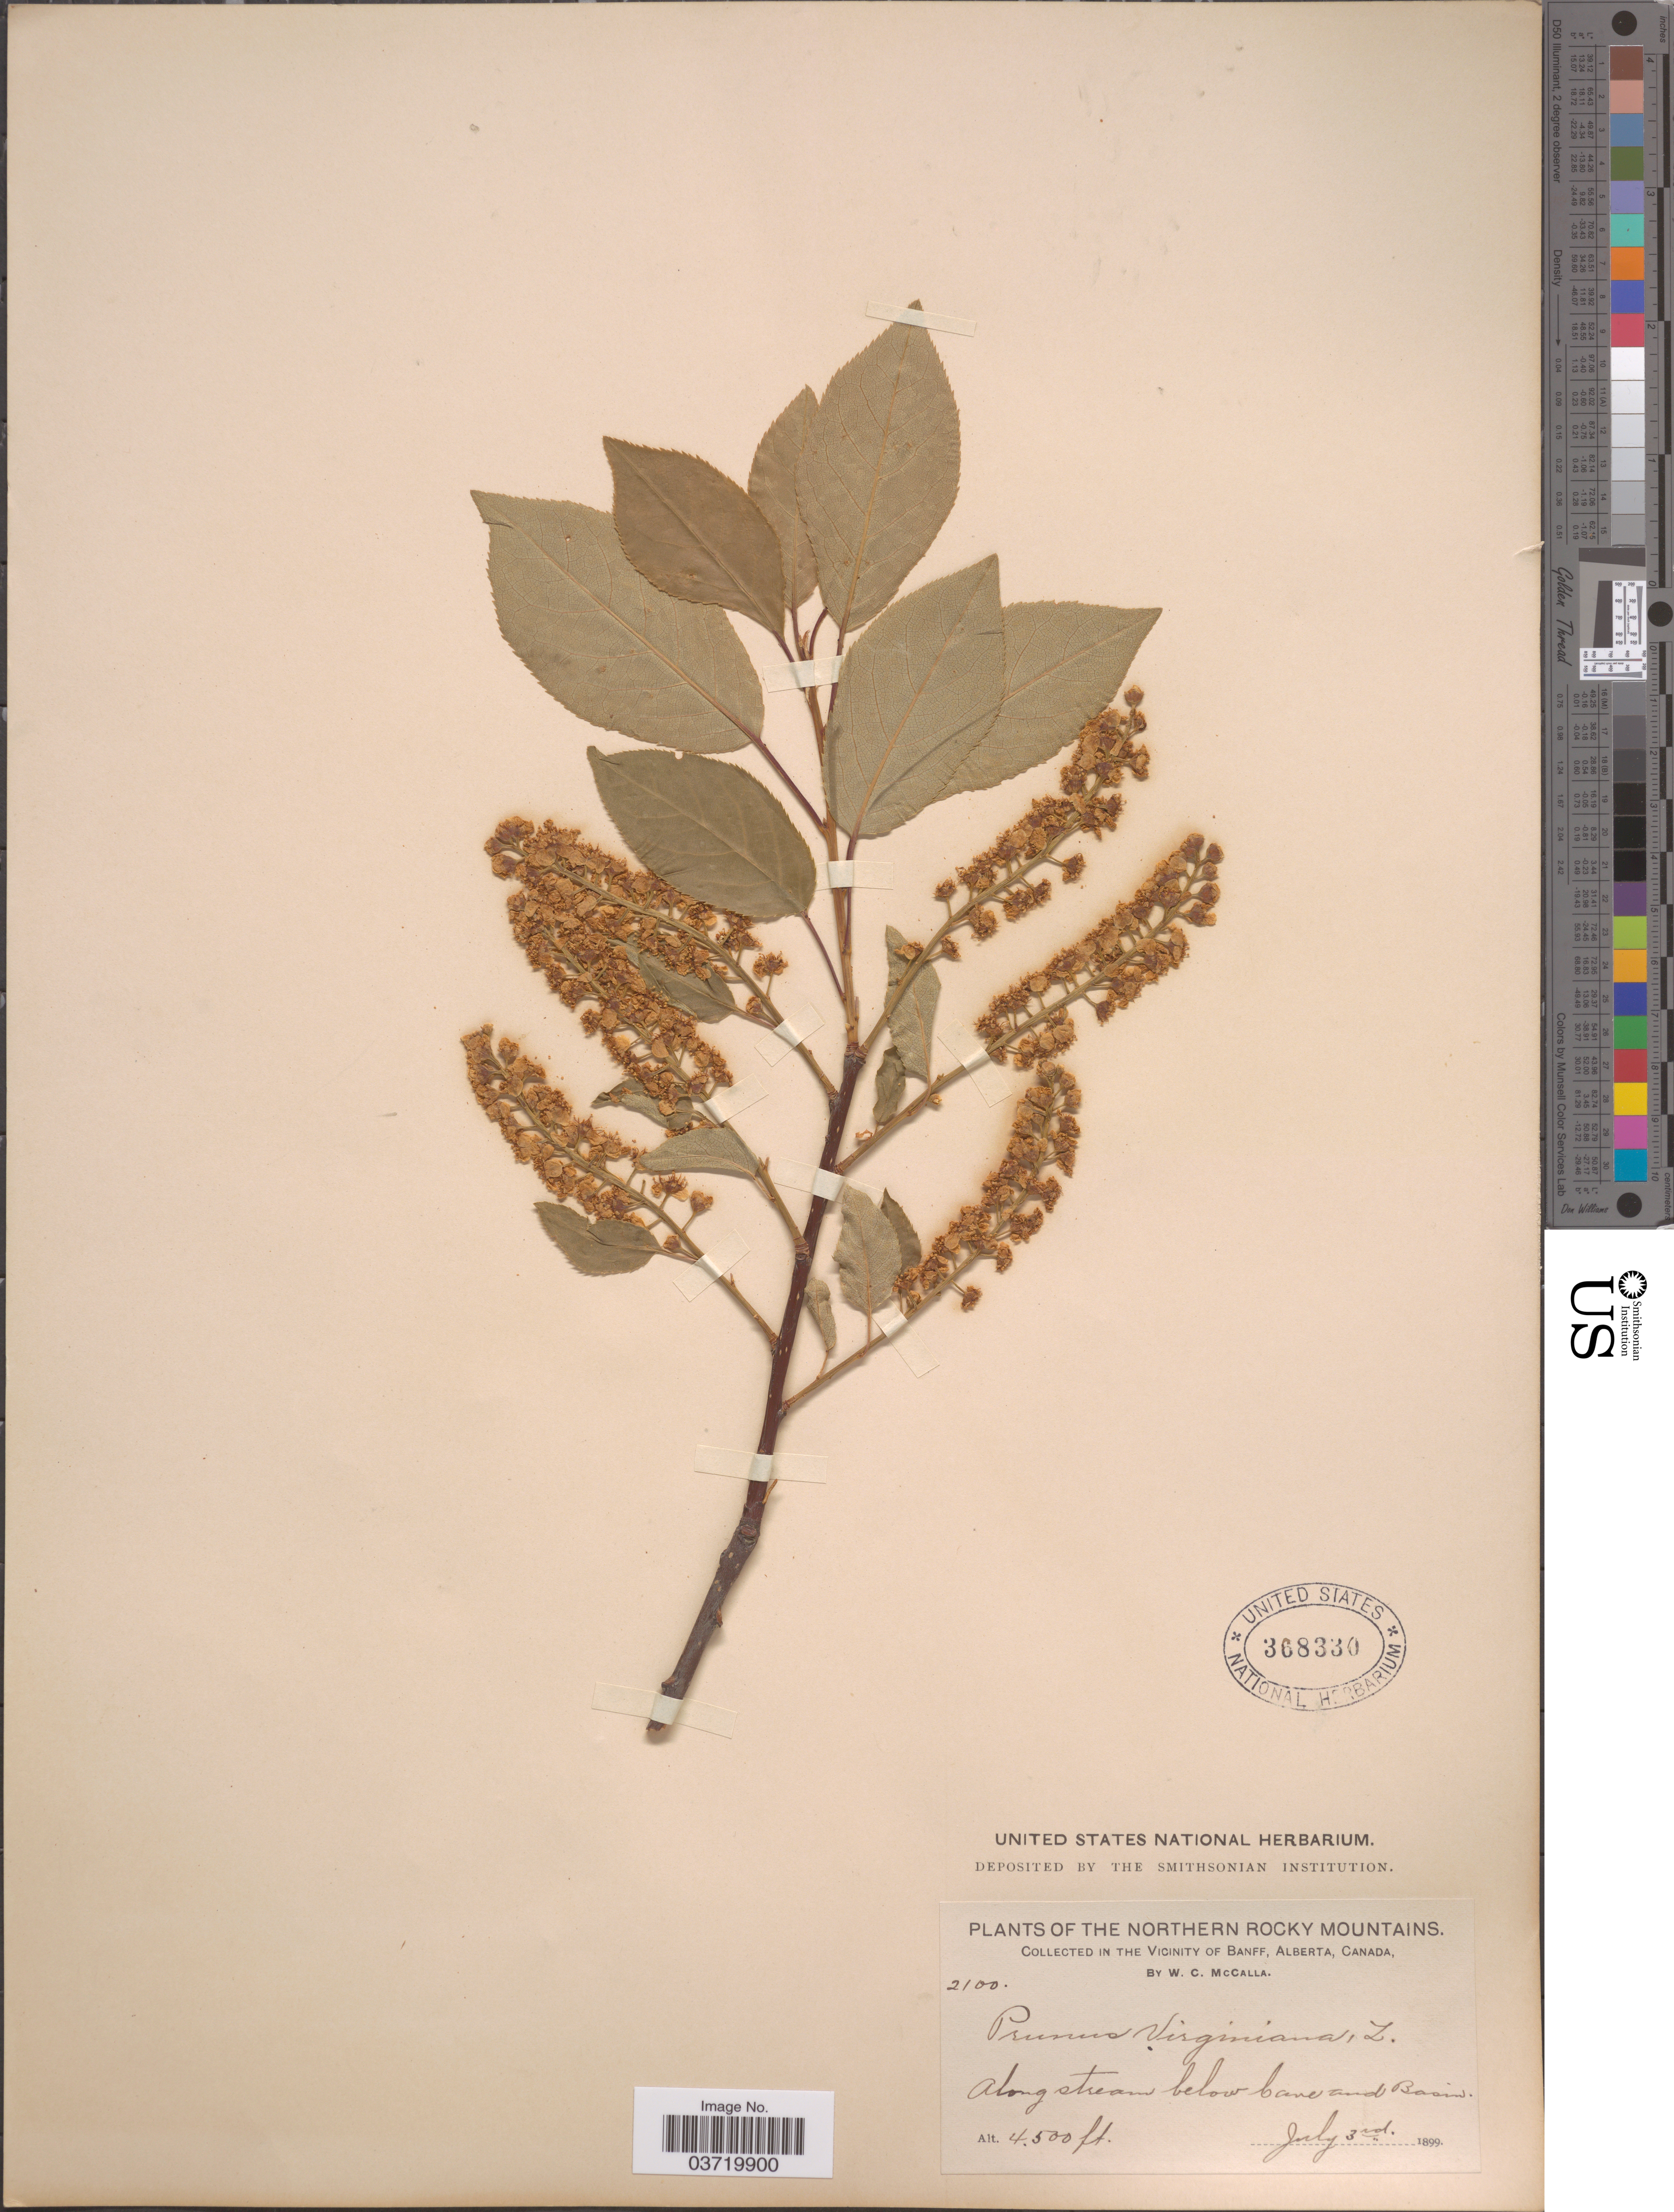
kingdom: Plantae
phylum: Tracheophyta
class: Magnoliopsida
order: Rosales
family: Rosaceae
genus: Prunus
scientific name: Prunus virginiana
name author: L.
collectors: W. McCalla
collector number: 2100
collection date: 1899-07-03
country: Canada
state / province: Alberta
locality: The Northern Rocky Mountains. The Vicinity of Banff. Along stream below Cave and Basin.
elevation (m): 1372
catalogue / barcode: US 368330